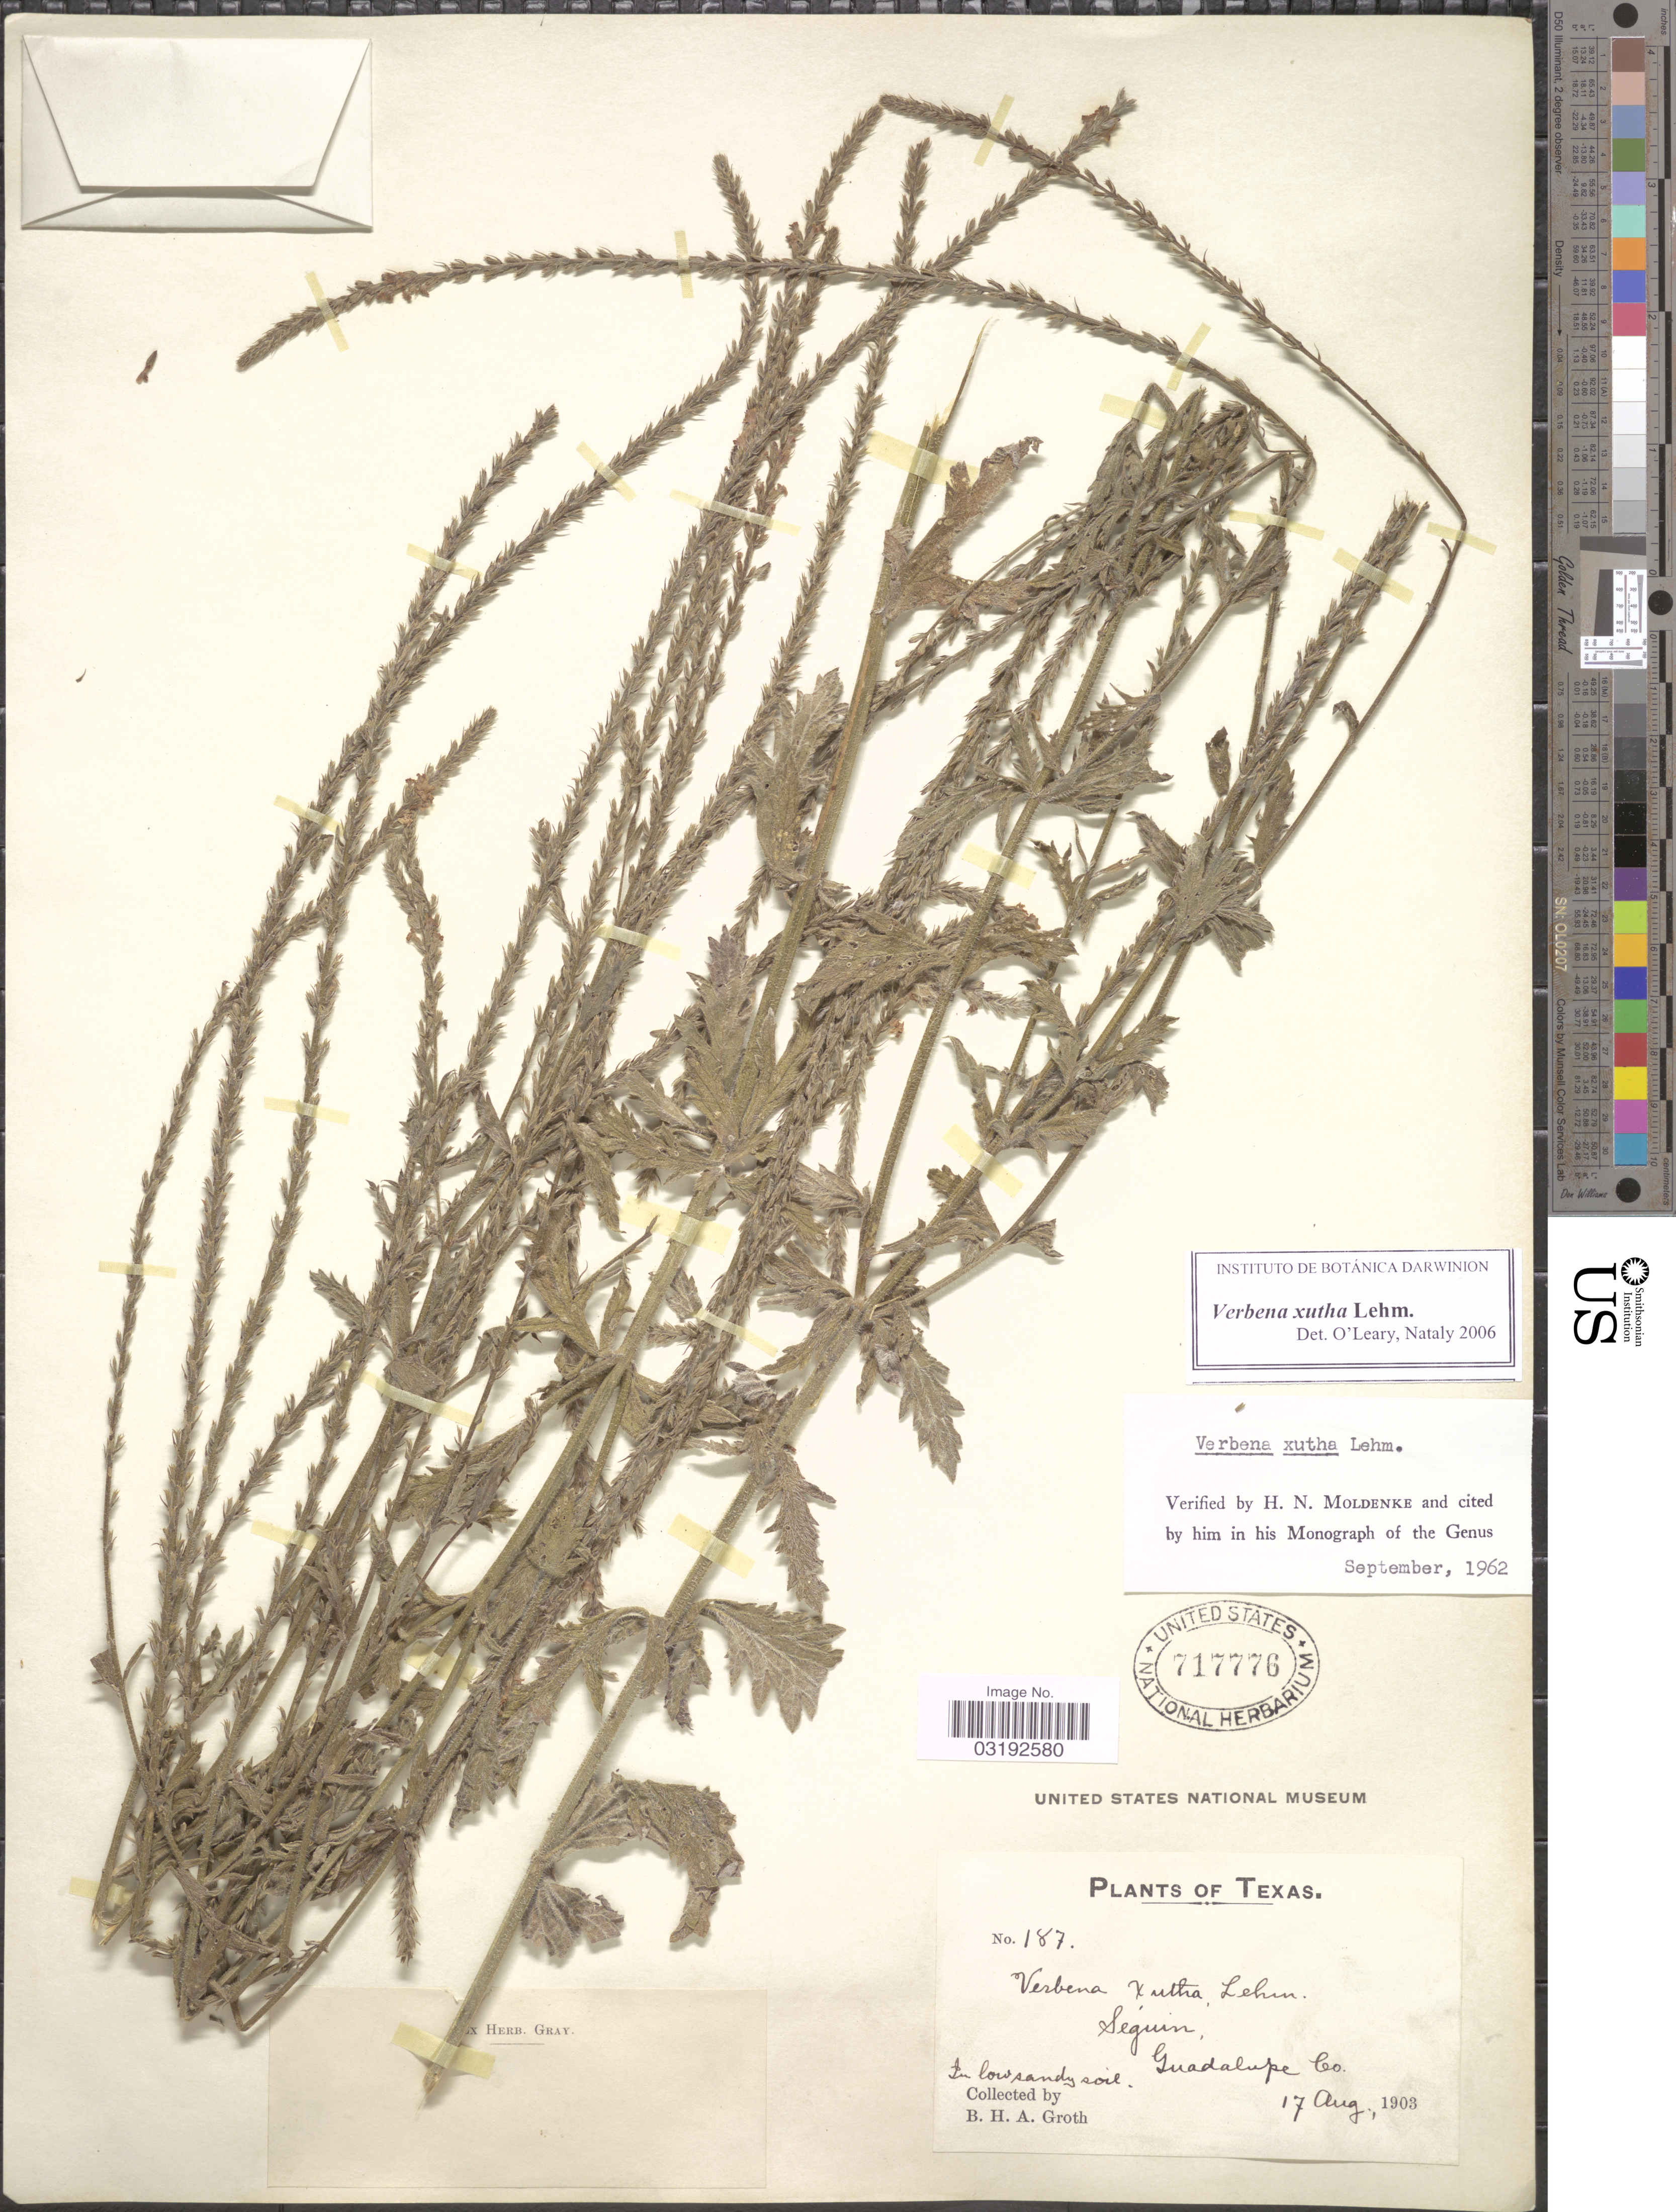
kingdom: Plantae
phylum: Tracheophyta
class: Magnoliopsida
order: Lamiales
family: Verbenaceae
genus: Verbena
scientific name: Verbena xutha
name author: Lehm.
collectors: B. Groth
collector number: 187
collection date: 1903-08-17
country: United States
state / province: Texas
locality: Seguin, Guadalupe Co.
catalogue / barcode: US 717776